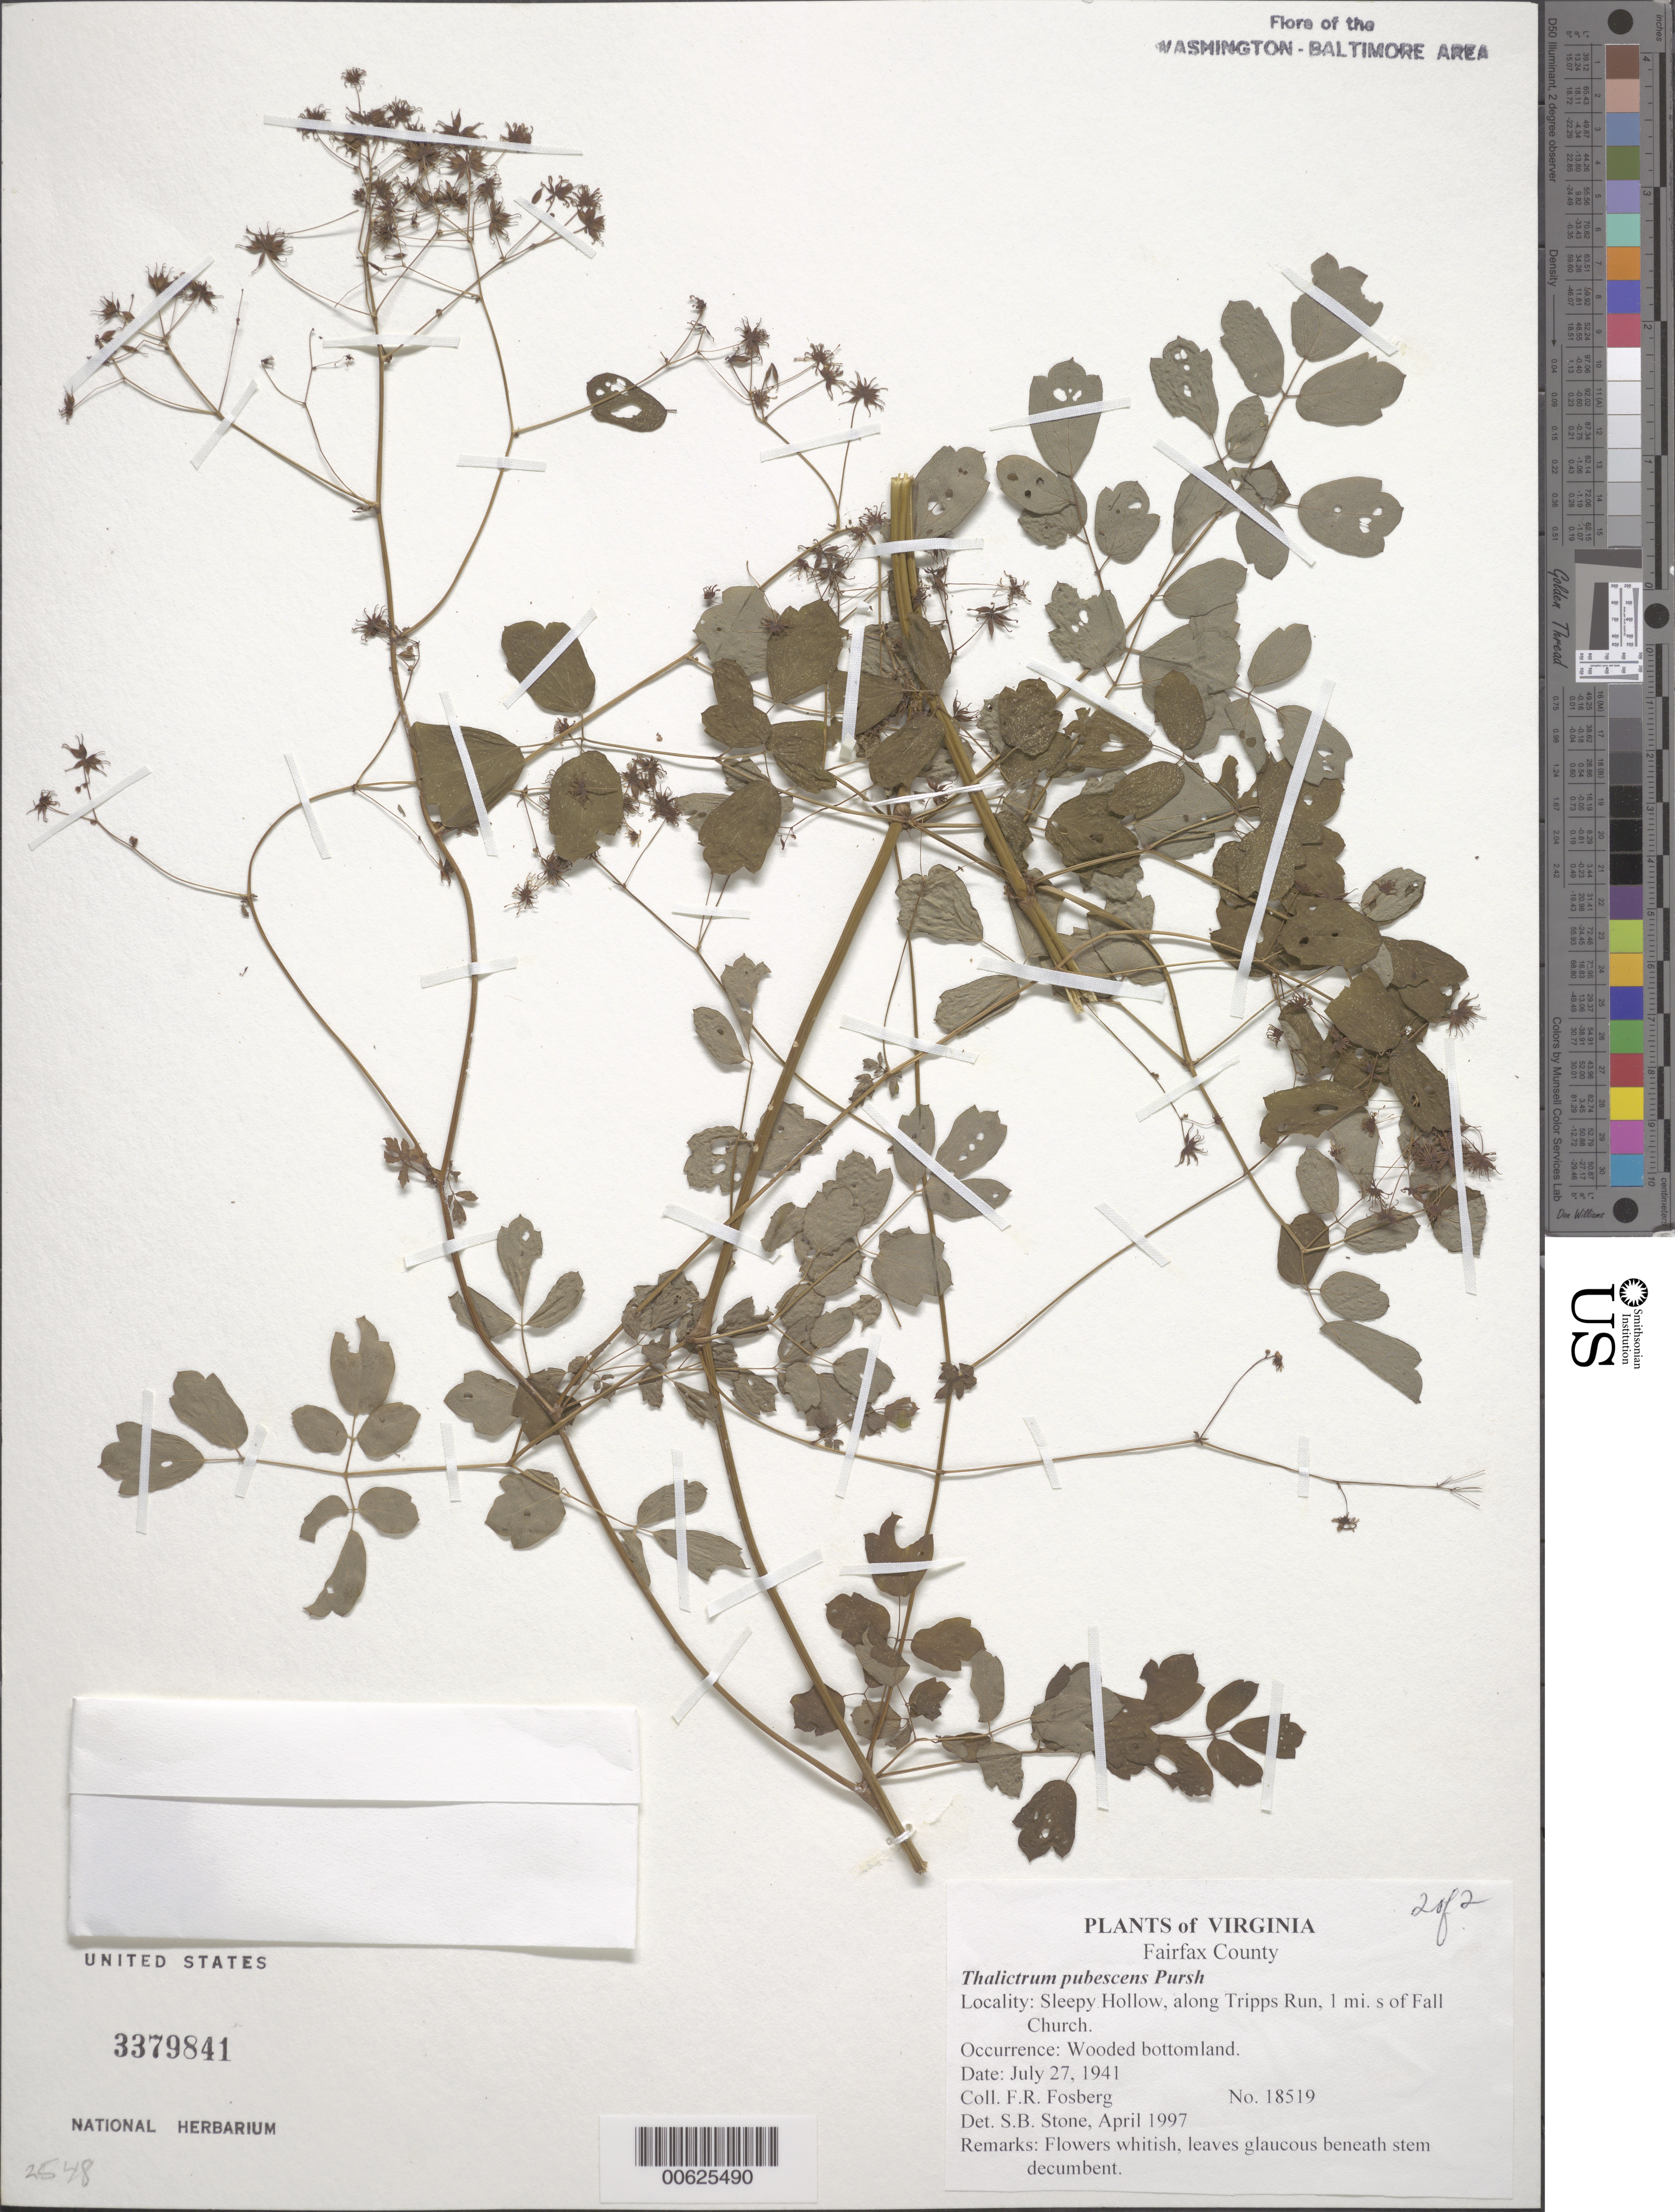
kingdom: Plantae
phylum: Tracheophyta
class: Magnoliopsida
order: Ranunculales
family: Ranunculaceae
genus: Thalictrum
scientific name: Thalictrum pubescens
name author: Pursh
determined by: Stone, S. B.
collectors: F. R. Fosberg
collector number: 18519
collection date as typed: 27 Jul 1941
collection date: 1941-07-27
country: United States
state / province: Virginia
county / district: Fairfax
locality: Sleepy Hollow, along Tripps Run, 1 mi. S of Falls Church.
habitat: Wooded bottomland.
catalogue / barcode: US 379841